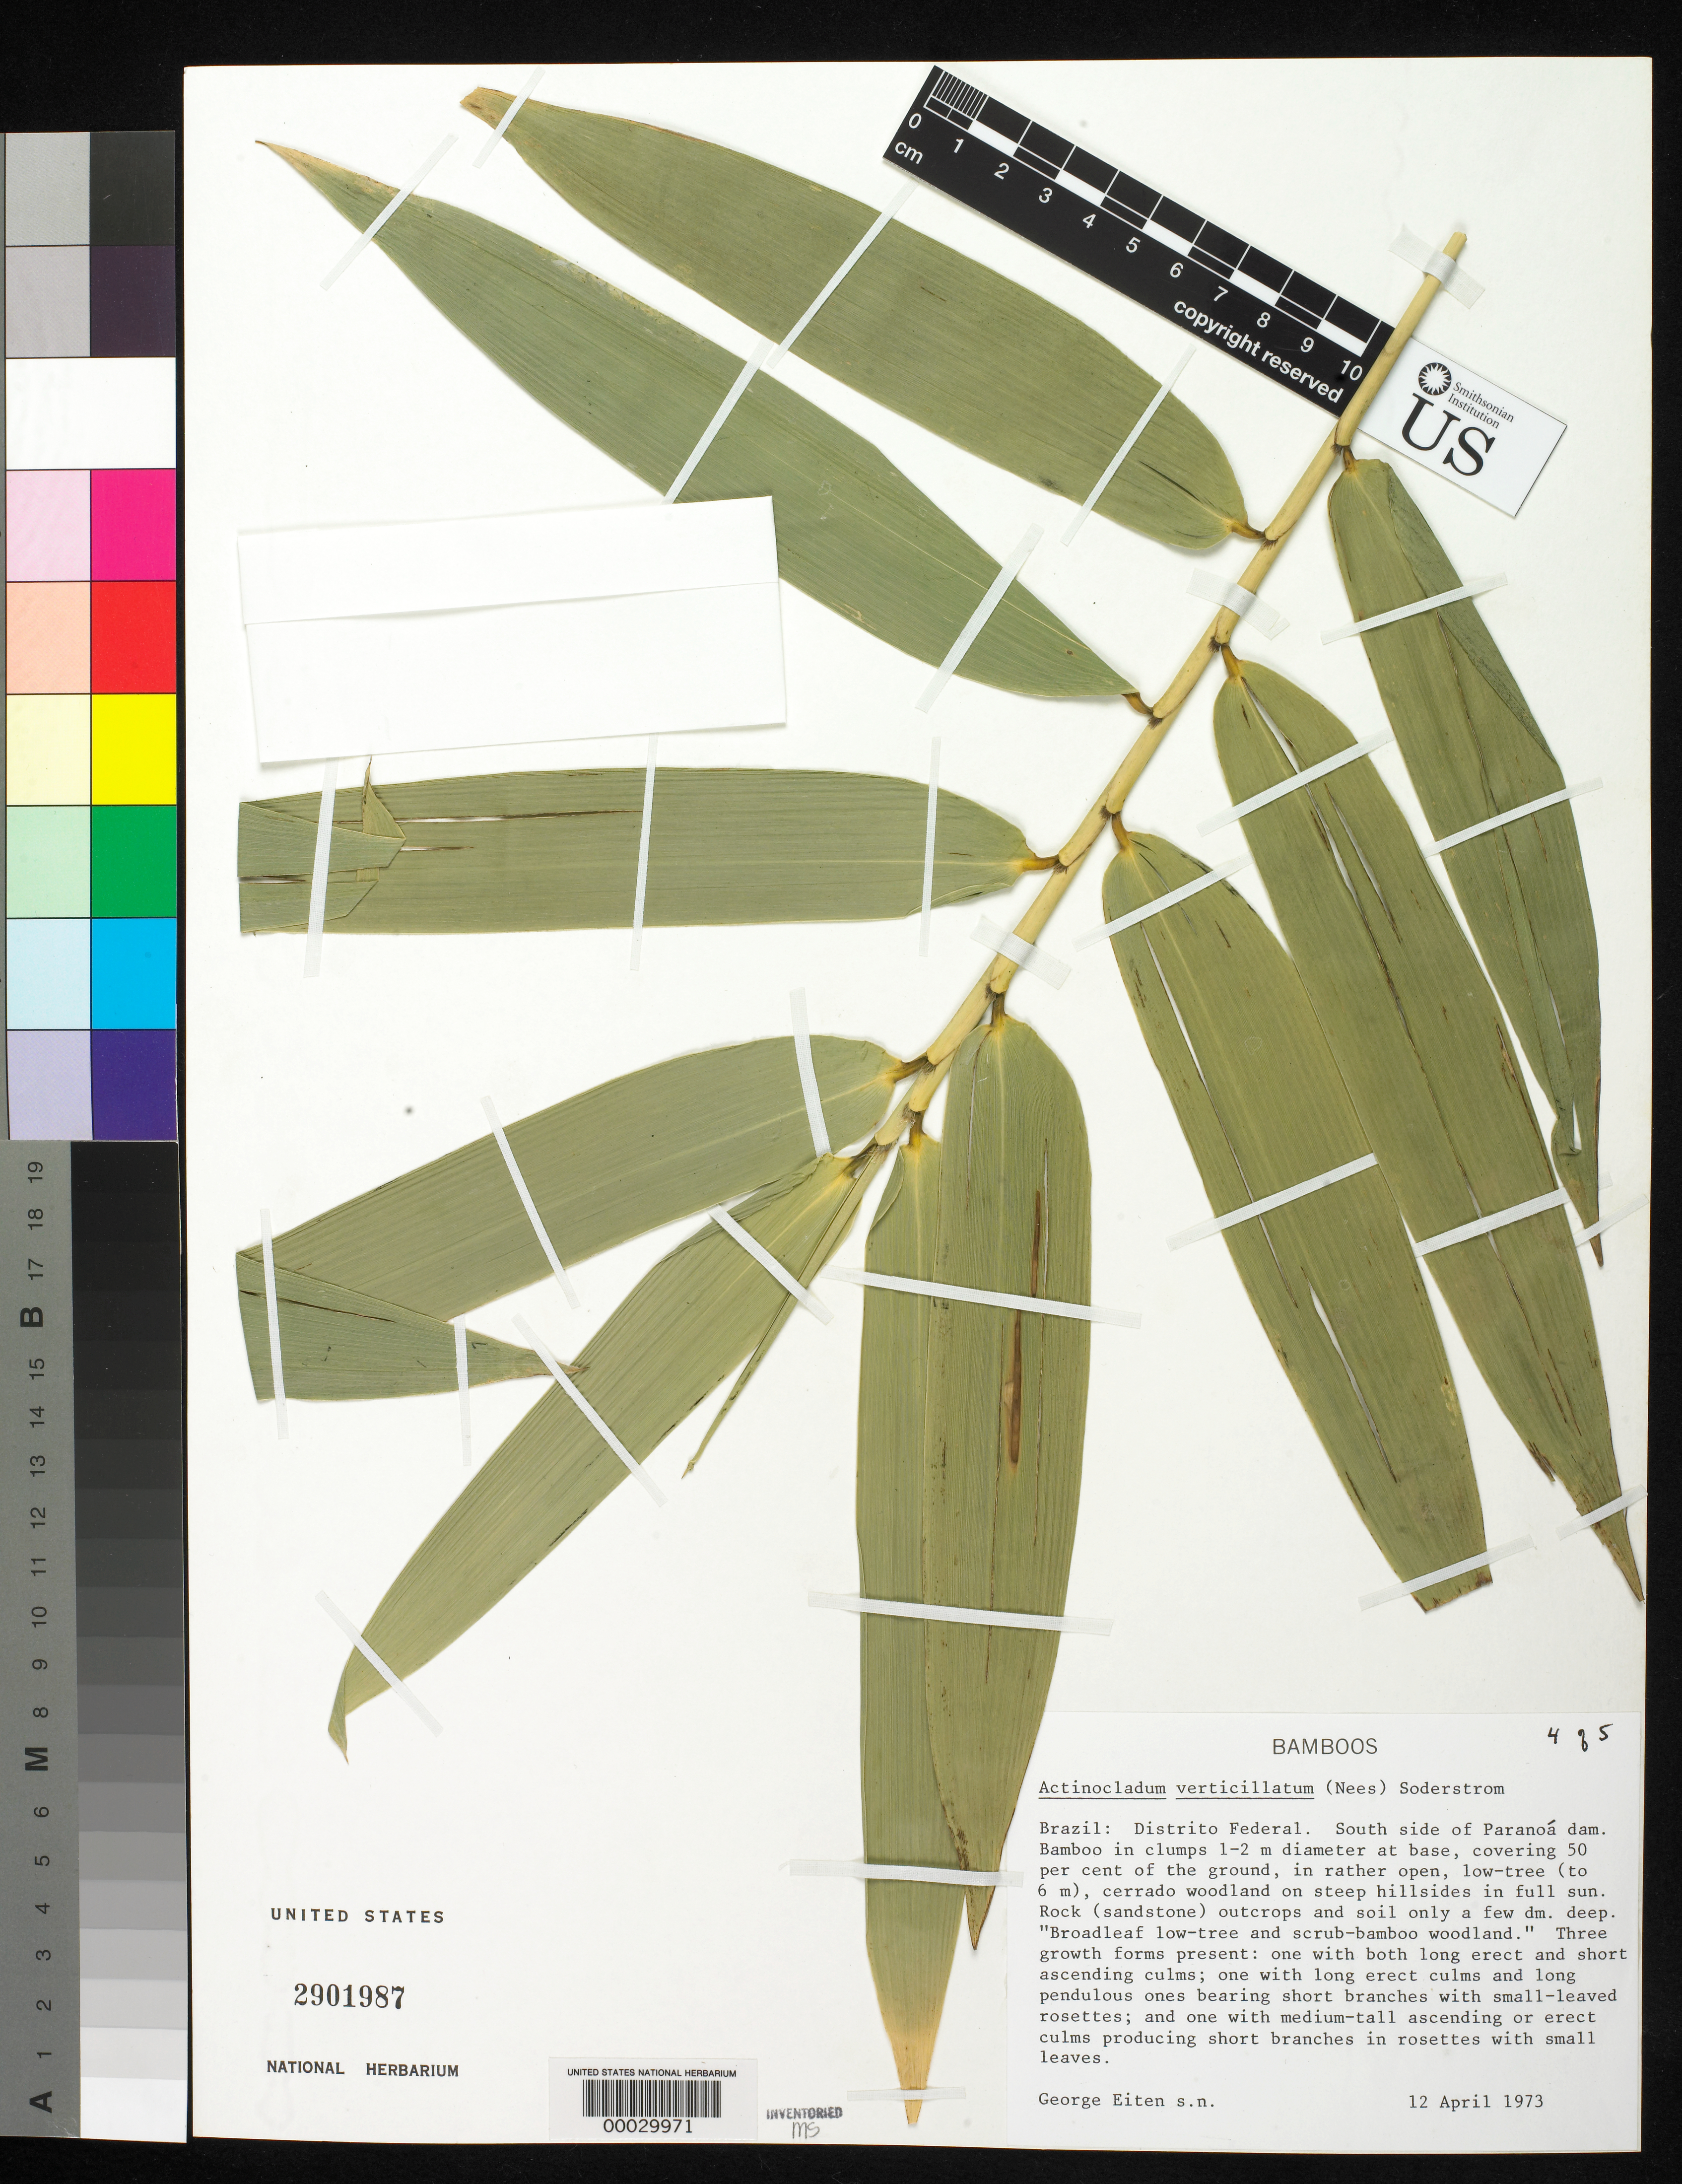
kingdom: Plantae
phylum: Tracheophyta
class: Liliopsida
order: Poales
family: Poaceae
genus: Actinocladum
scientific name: Actinocladum verticillatum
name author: (Nees) McClure ex Soderstr.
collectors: G. Eiten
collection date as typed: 12 Apr 1973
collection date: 1973-04-12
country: Brazil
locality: Paranoa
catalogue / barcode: US 2901987